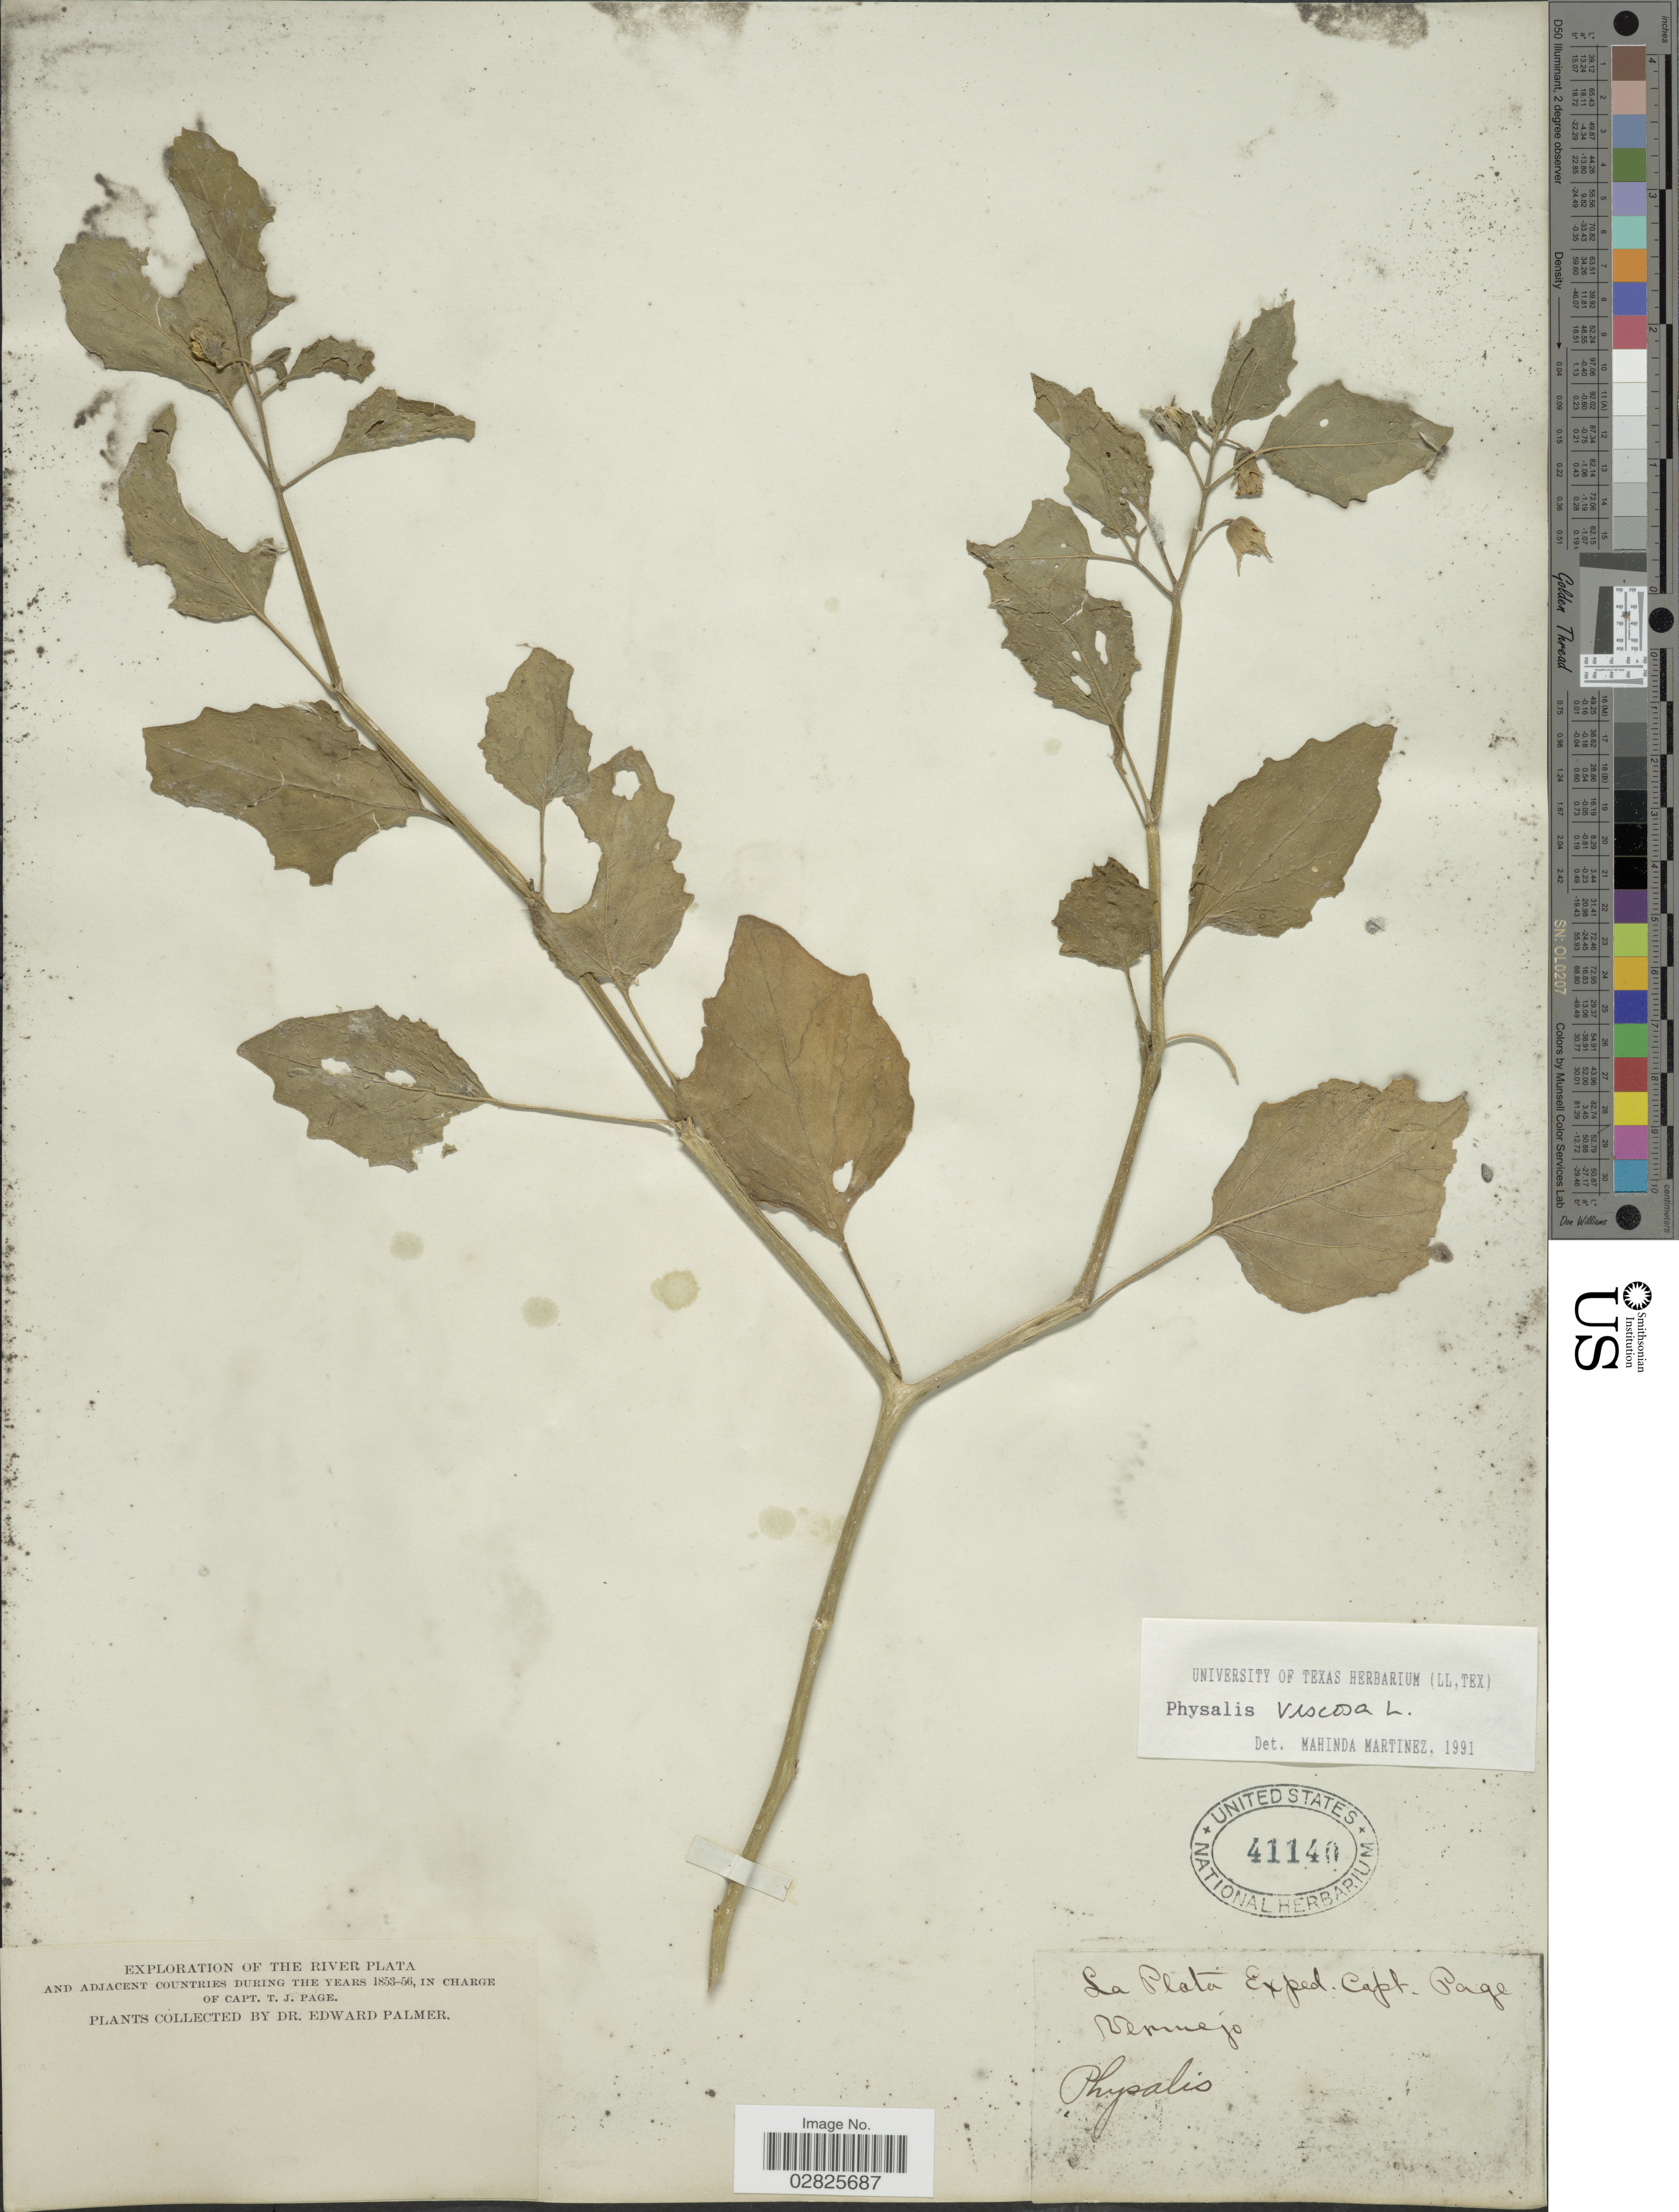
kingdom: Plantae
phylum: Tracheophyta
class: Magnoliopsida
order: Solanales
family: Solanaceae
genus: Physalis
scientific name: Physalis viscosa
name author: L.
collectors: E. Palmer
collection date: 1853/1856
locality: The River Plata and adjacent countries.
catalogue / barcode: US 41140